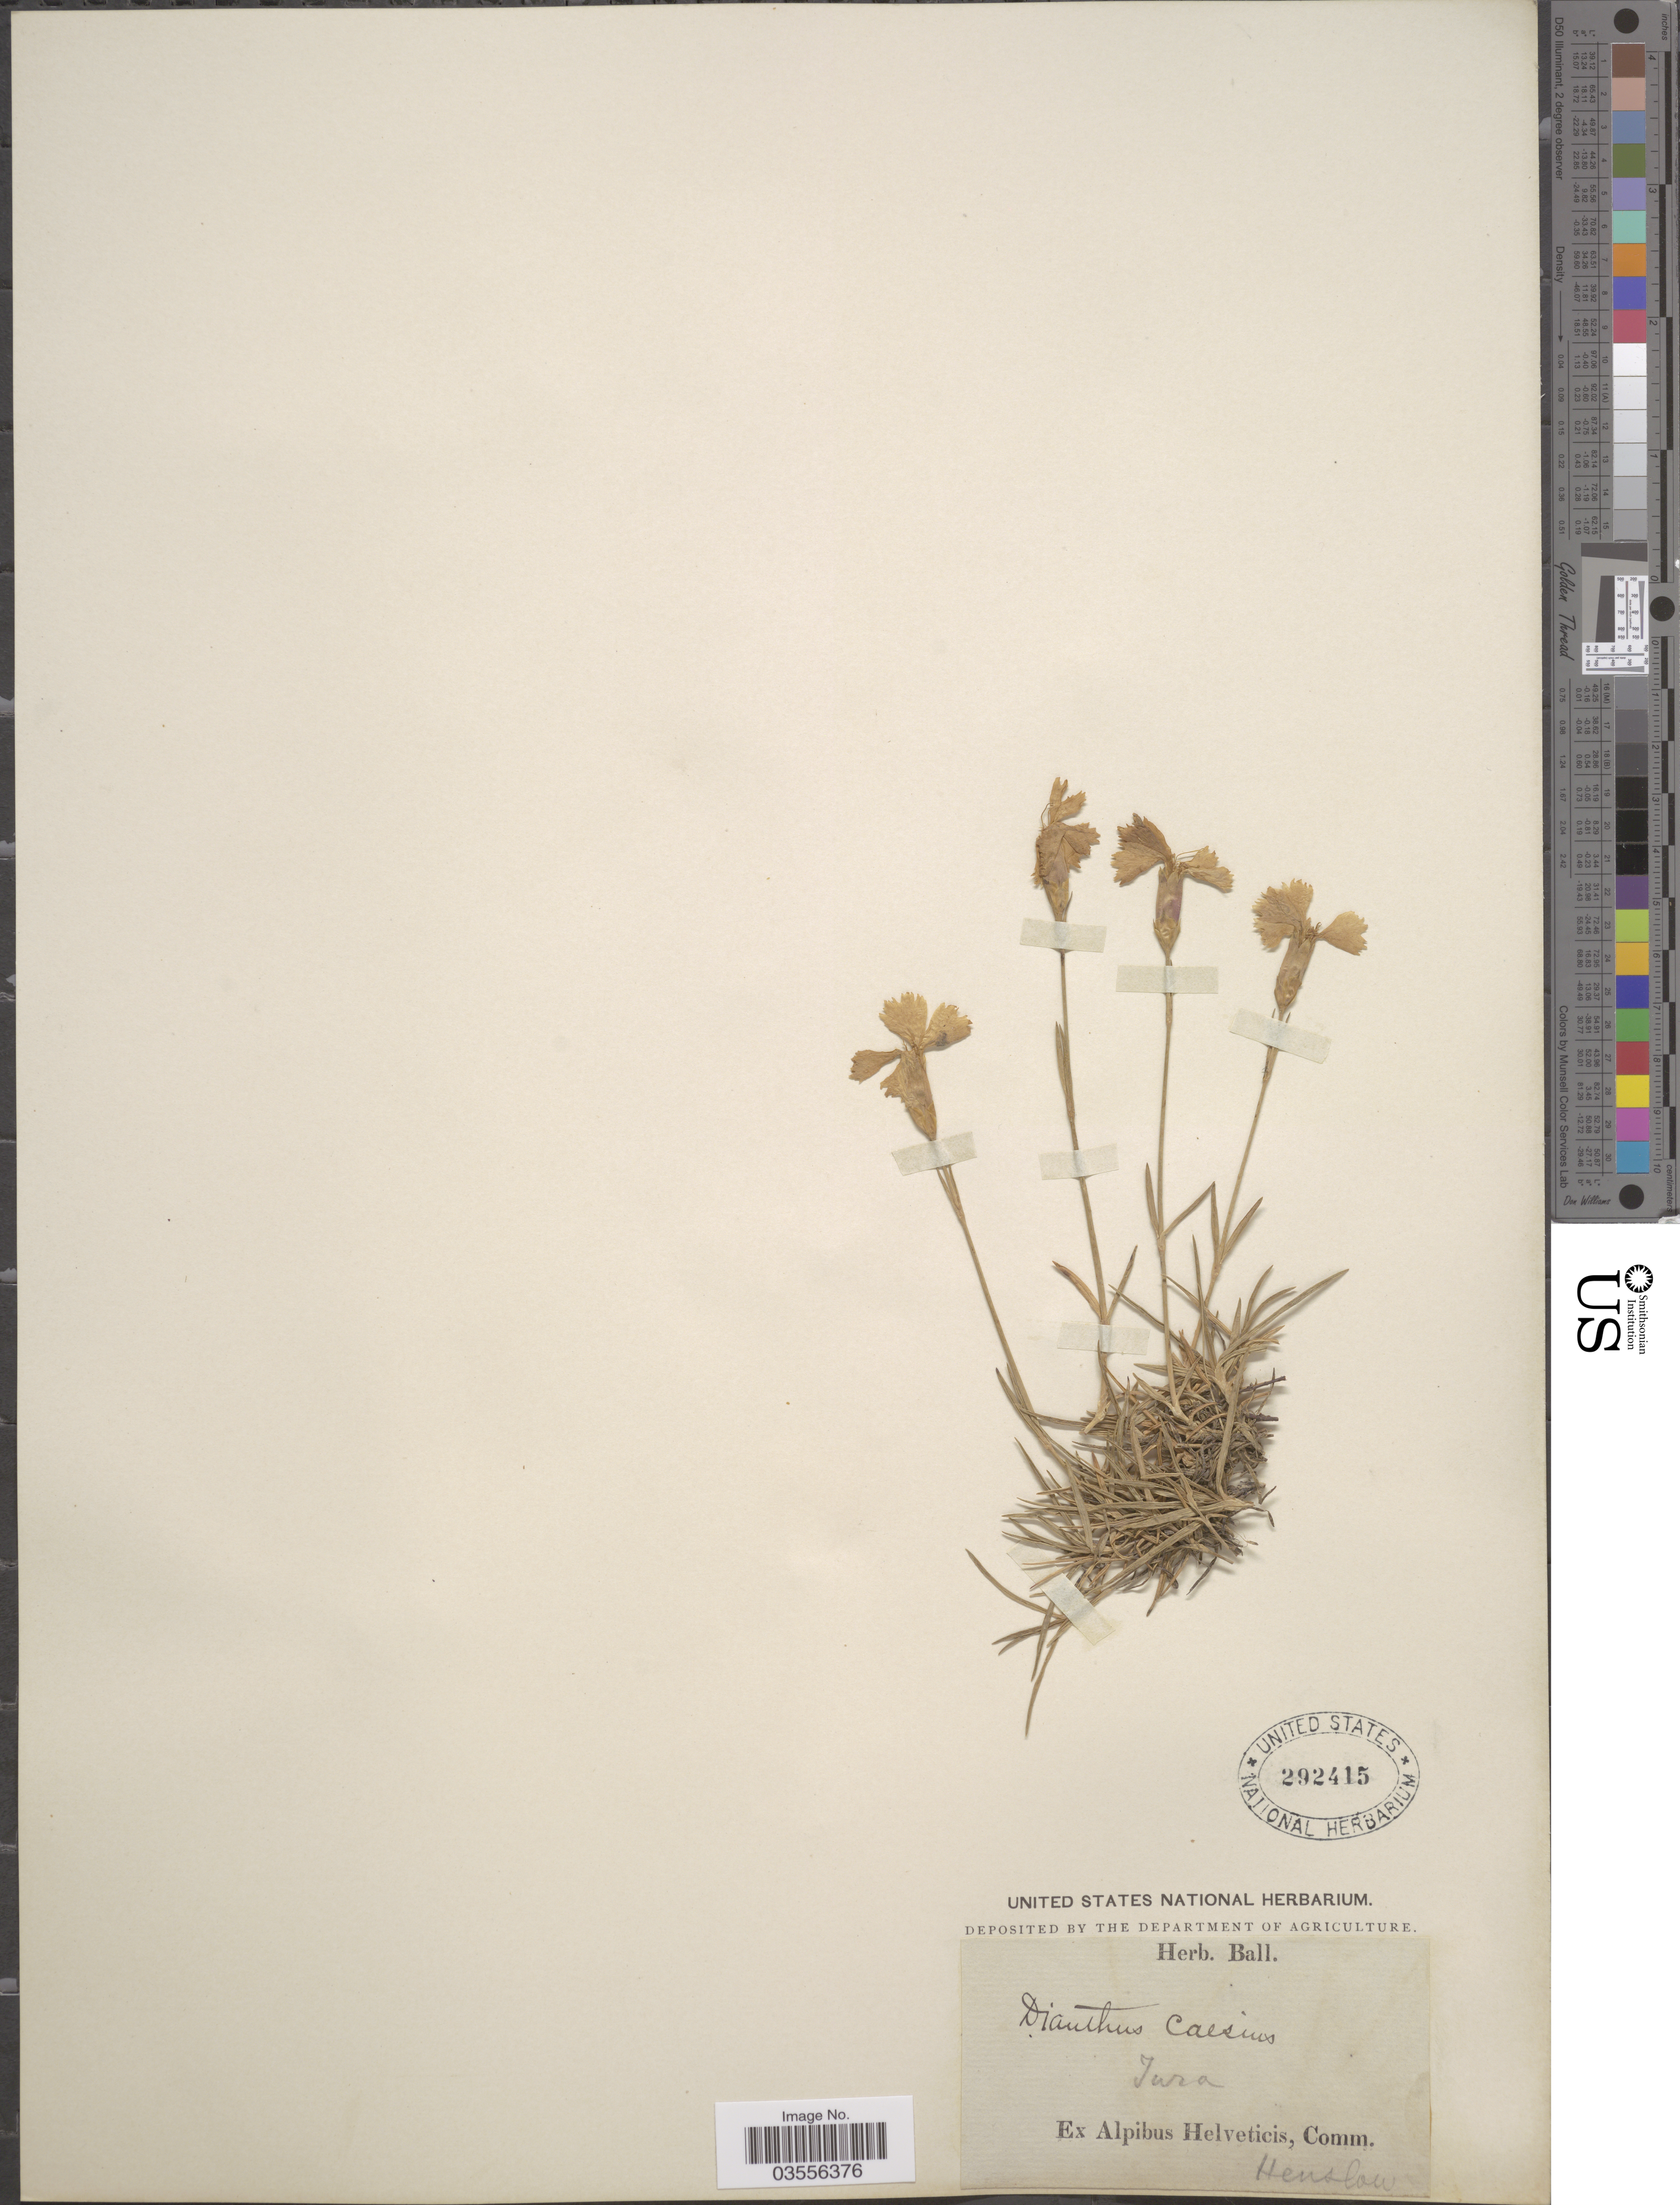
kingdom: Plantae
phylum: Tracheophyta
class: Magnoliopsida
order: Caryophyllales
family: Caryophyllaceae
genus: Dianthus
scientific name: Dianthus caesius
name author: Sm.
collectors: Henslow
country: Switzerland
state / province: Jura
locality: Ex Alpibus Helveticis, Comm.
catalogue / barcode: US 292415